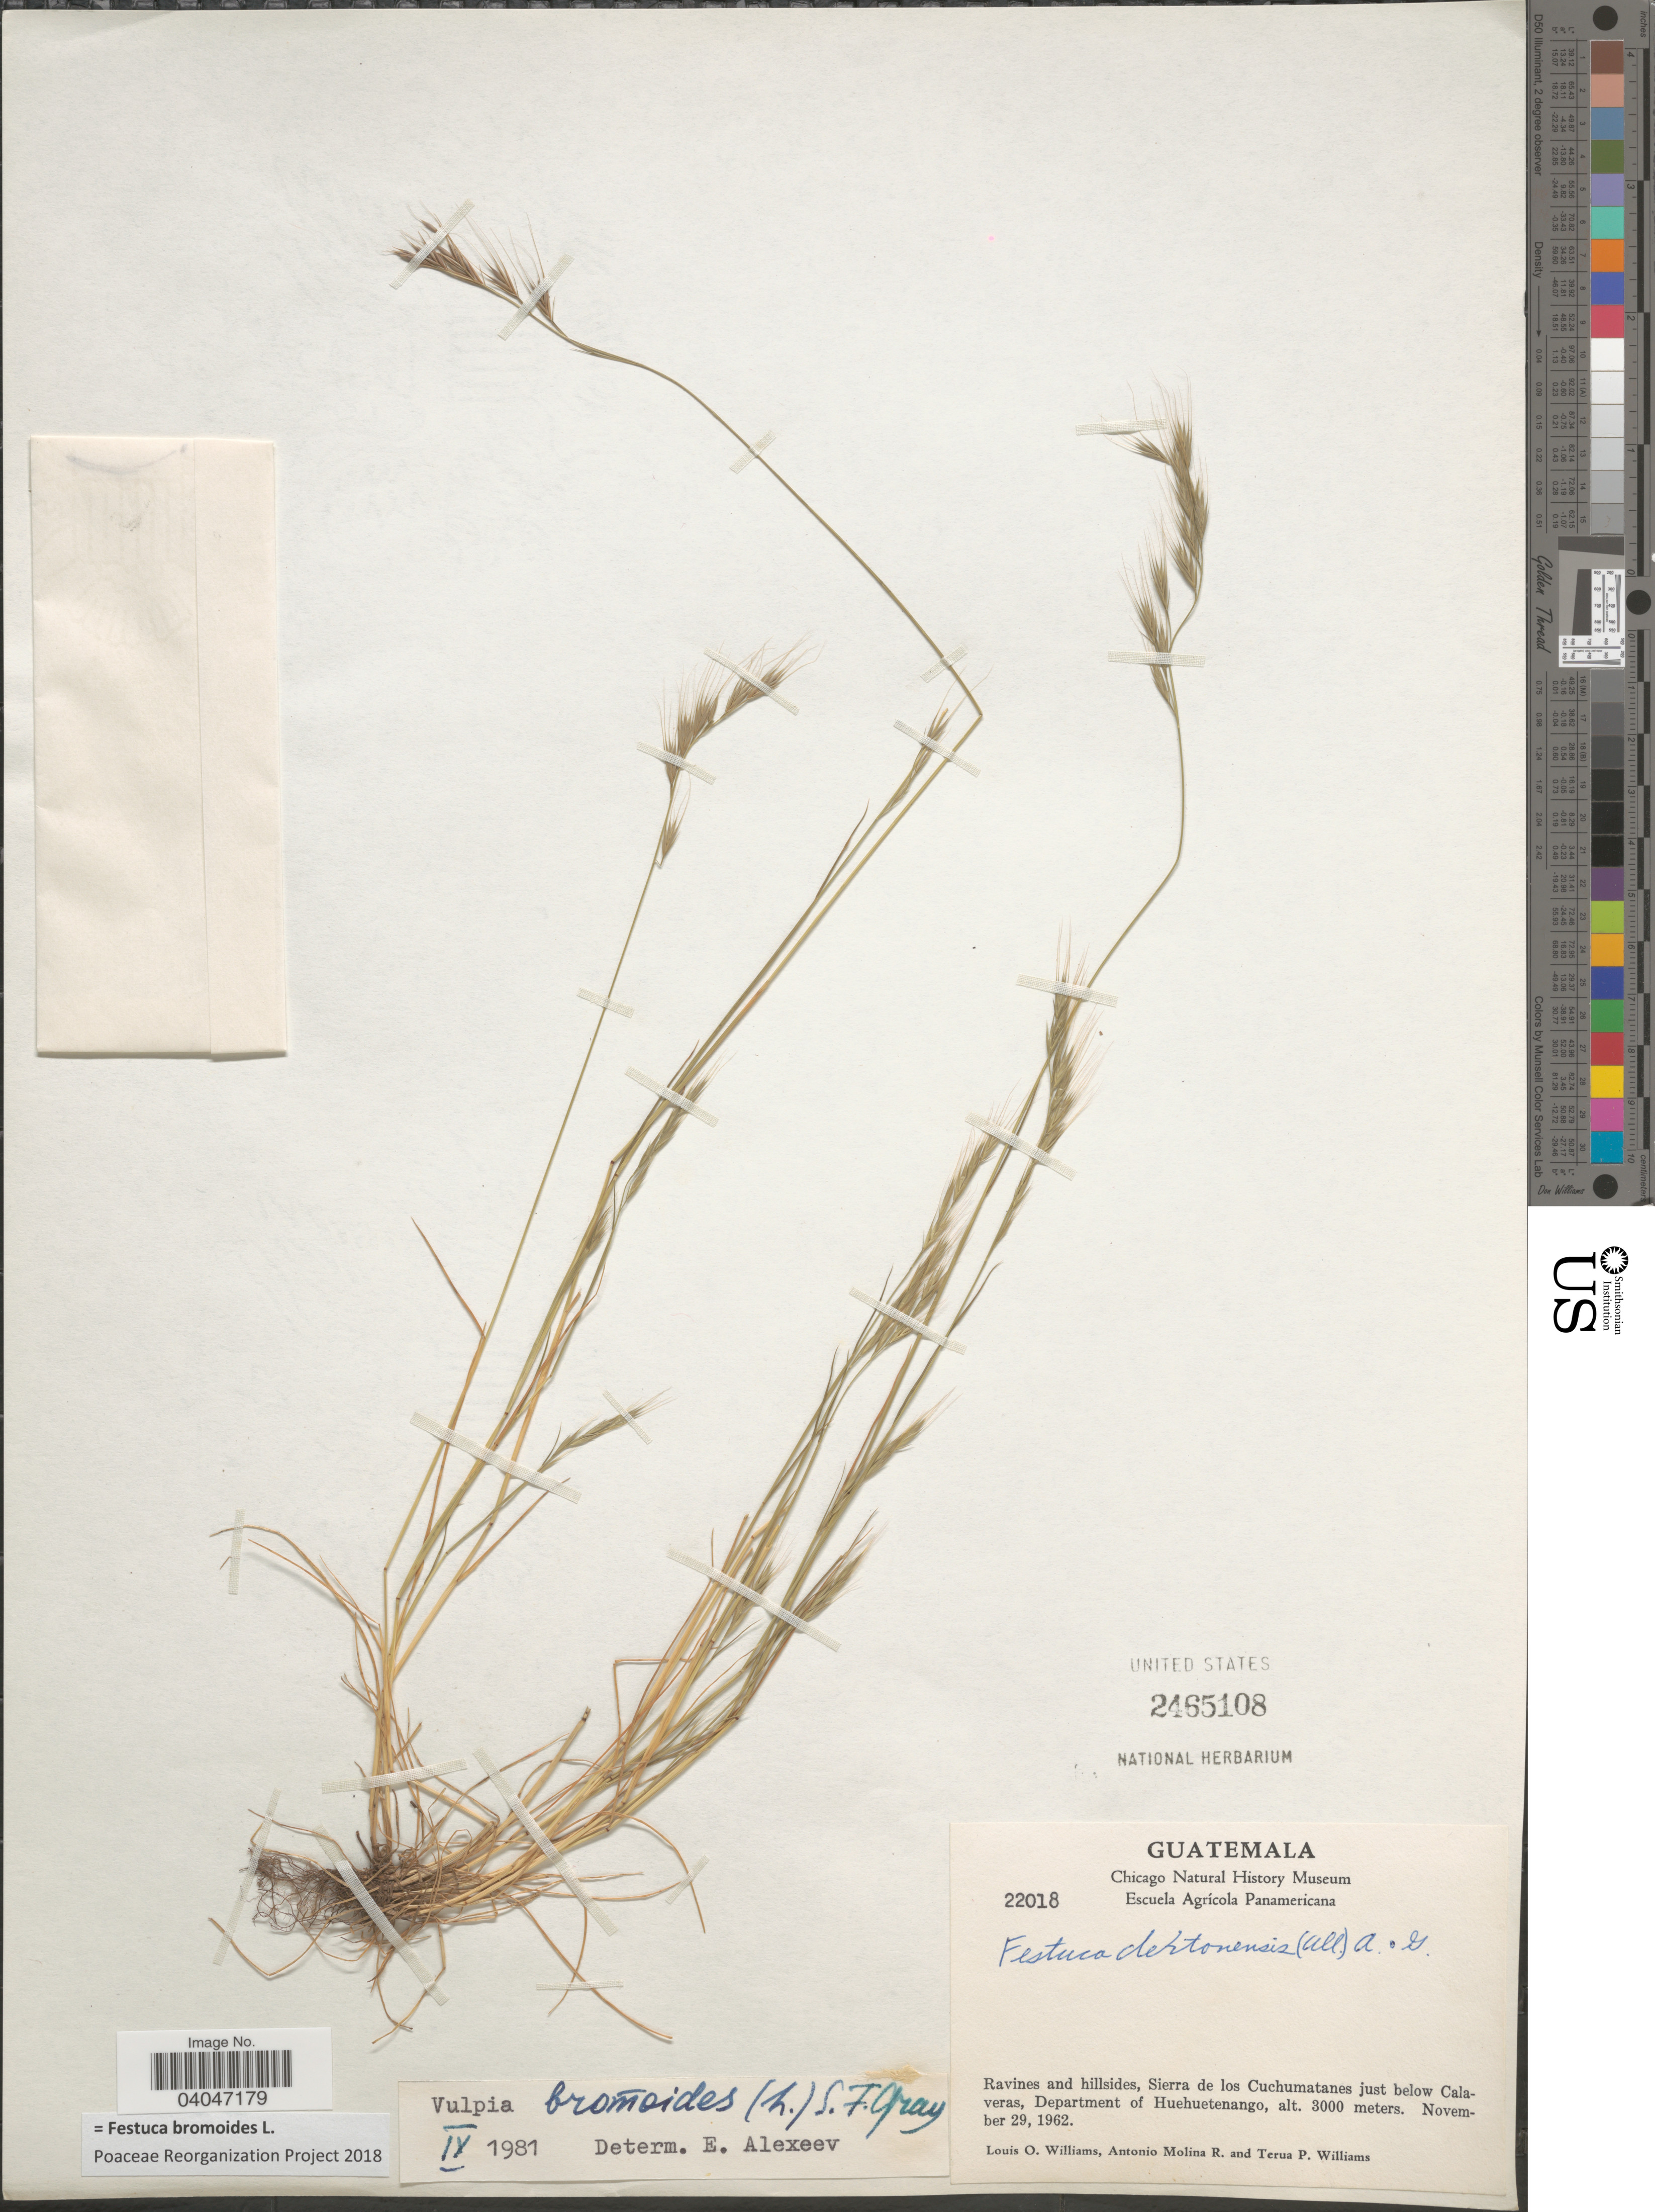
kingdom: Plantae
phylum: Tracheophyta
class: Liliopsida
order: Poales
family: Poaceae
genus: Festuca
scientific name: Festuca bromoides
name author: L.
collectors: L. O. Williams, A. Molina R. & ex herb. Materia Medica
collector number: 22018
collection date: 1962-11-29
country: Guatemala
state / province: Huehuetenango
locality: Ravines and hillsides, Sierra de los Cuchamatanes just below Calaveras, Department of Huehuetenango.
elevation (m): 3000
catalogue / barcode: US 2465108